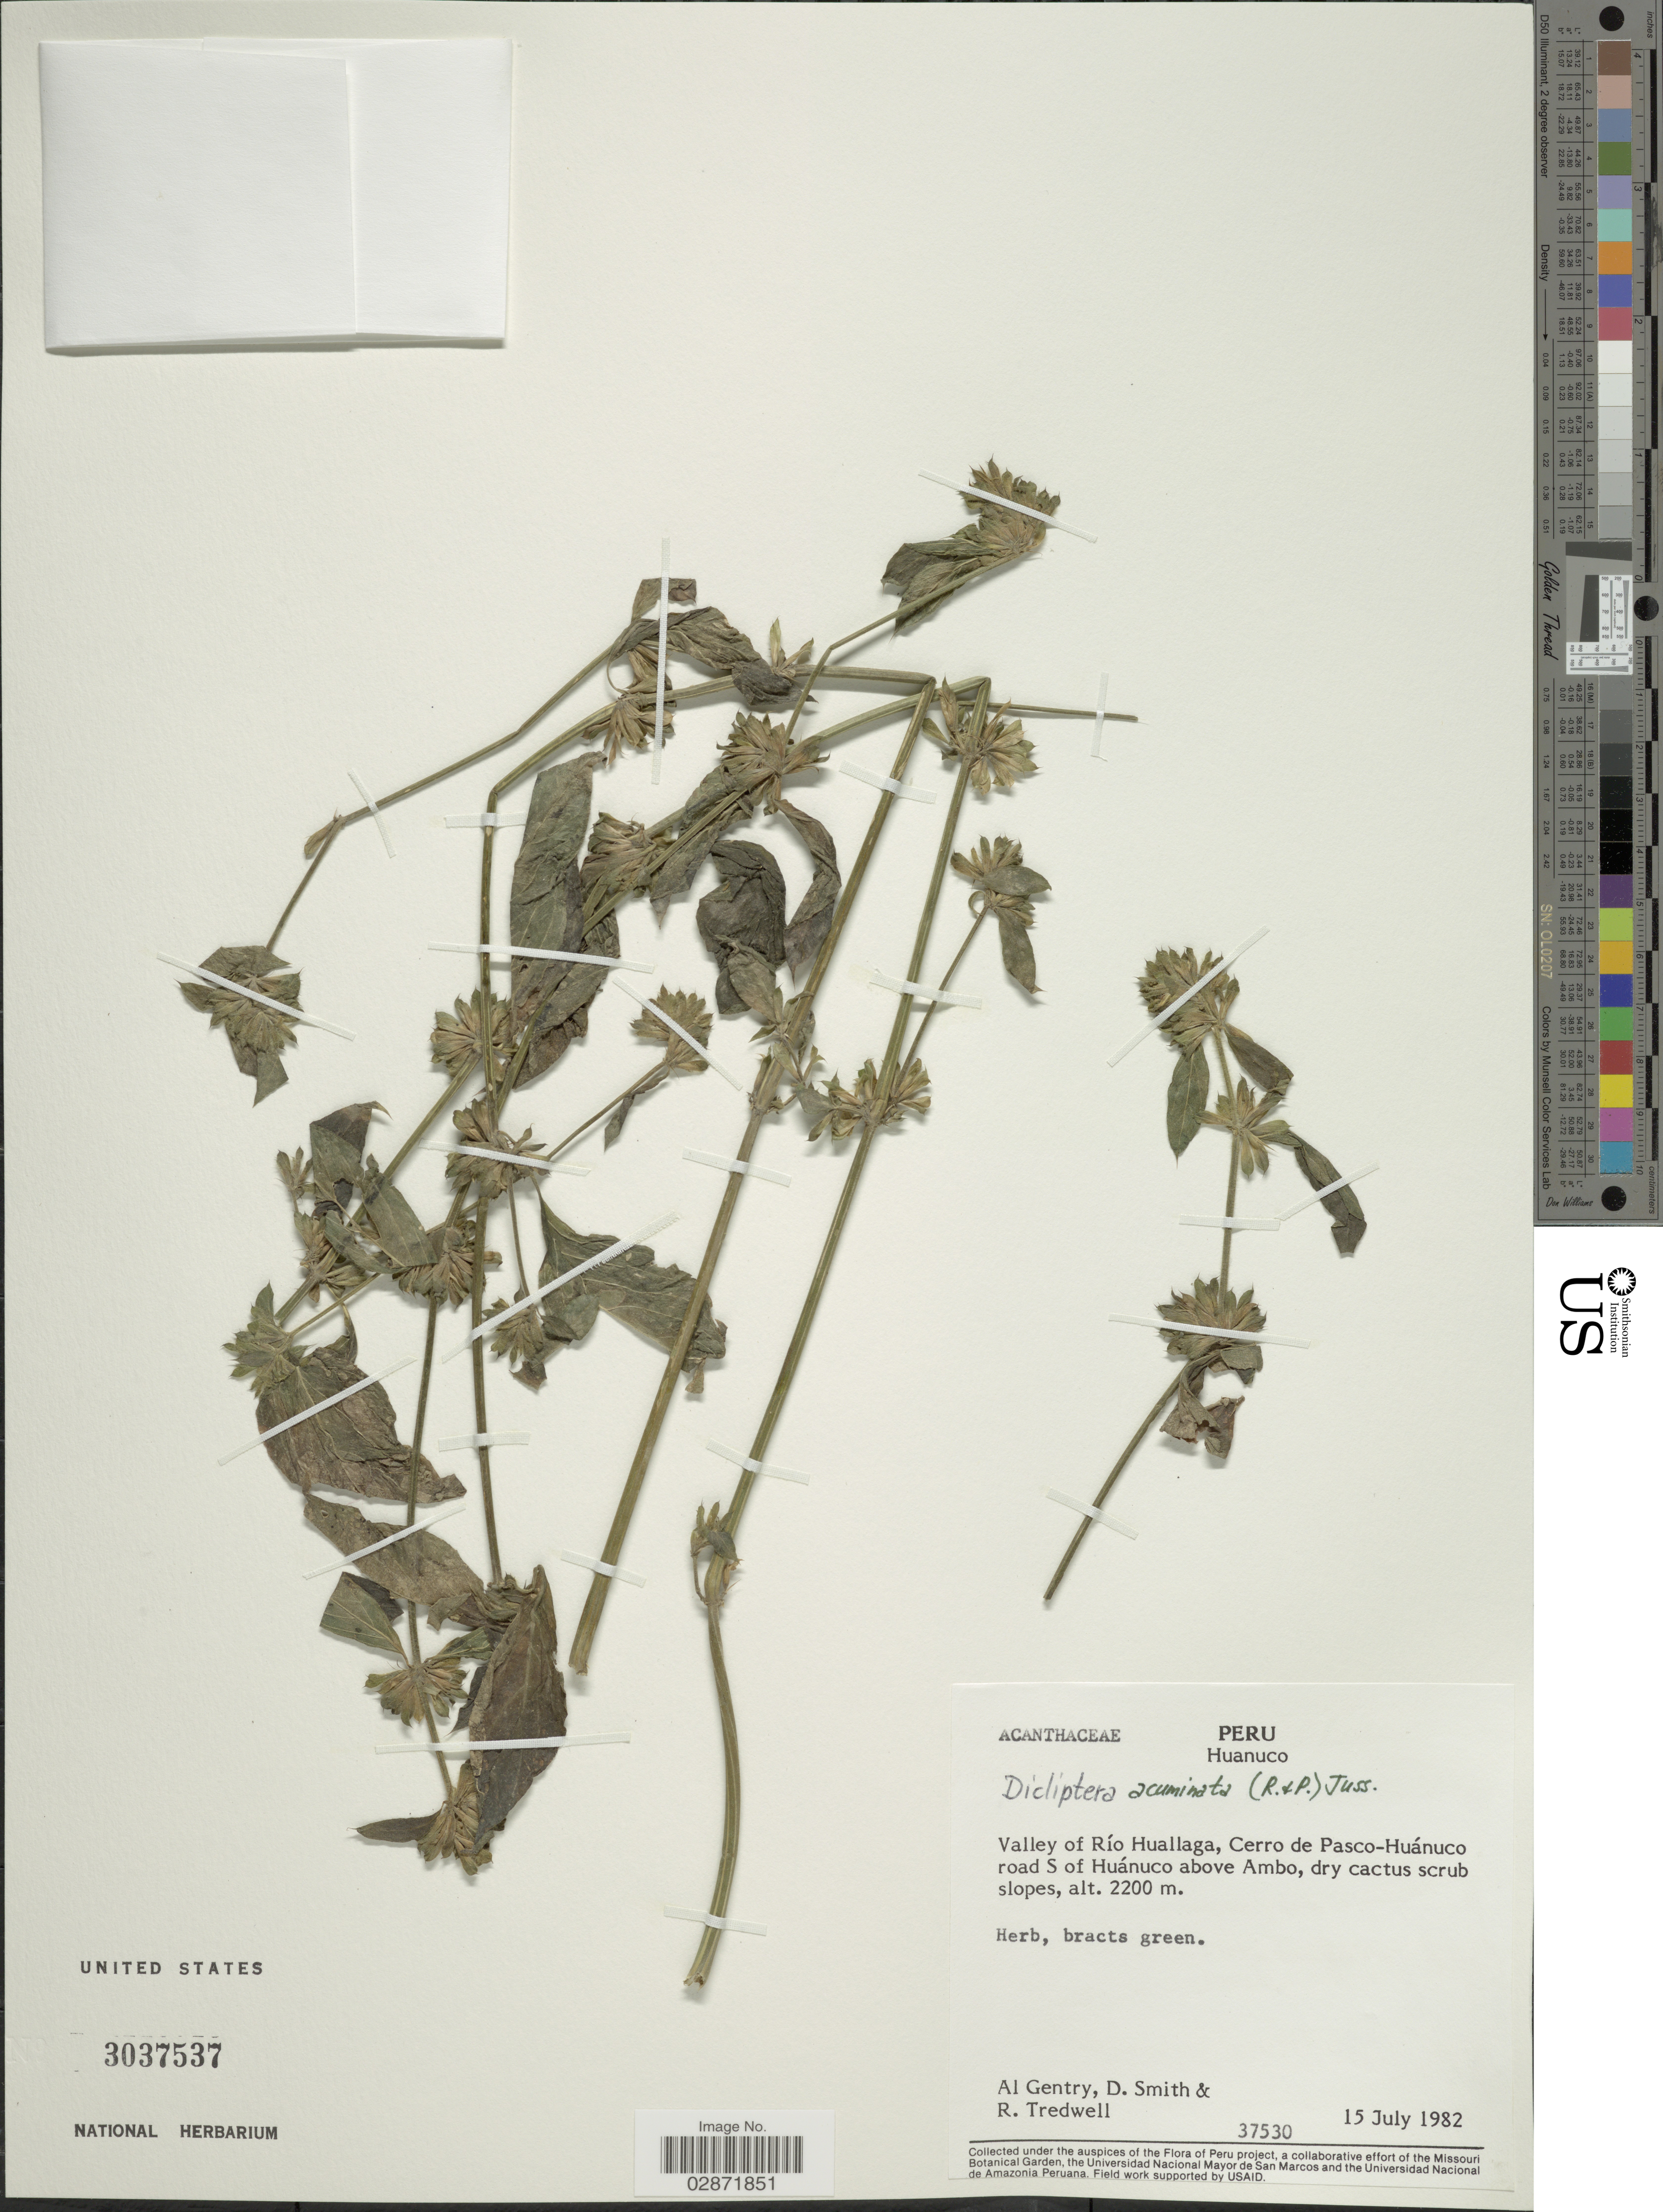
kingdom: Plantae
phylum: Tracheophyta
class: Magnoliopsida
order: Lamiales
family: Acanthaceae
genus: Dicliptera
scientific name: Dicliptera acuminata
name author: (Ruiz & Pav.) Juss.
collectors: A. H. Gentry, D. Smith & R. Tredwell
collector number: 37530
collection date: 1982-07-15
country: Peru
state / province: Huánuco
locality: Valley of Río, Huallaga, Cerro de Pasco-Huánuco, road S of Huánuco above Ambo.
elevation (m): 2200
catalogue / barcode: US 3037537